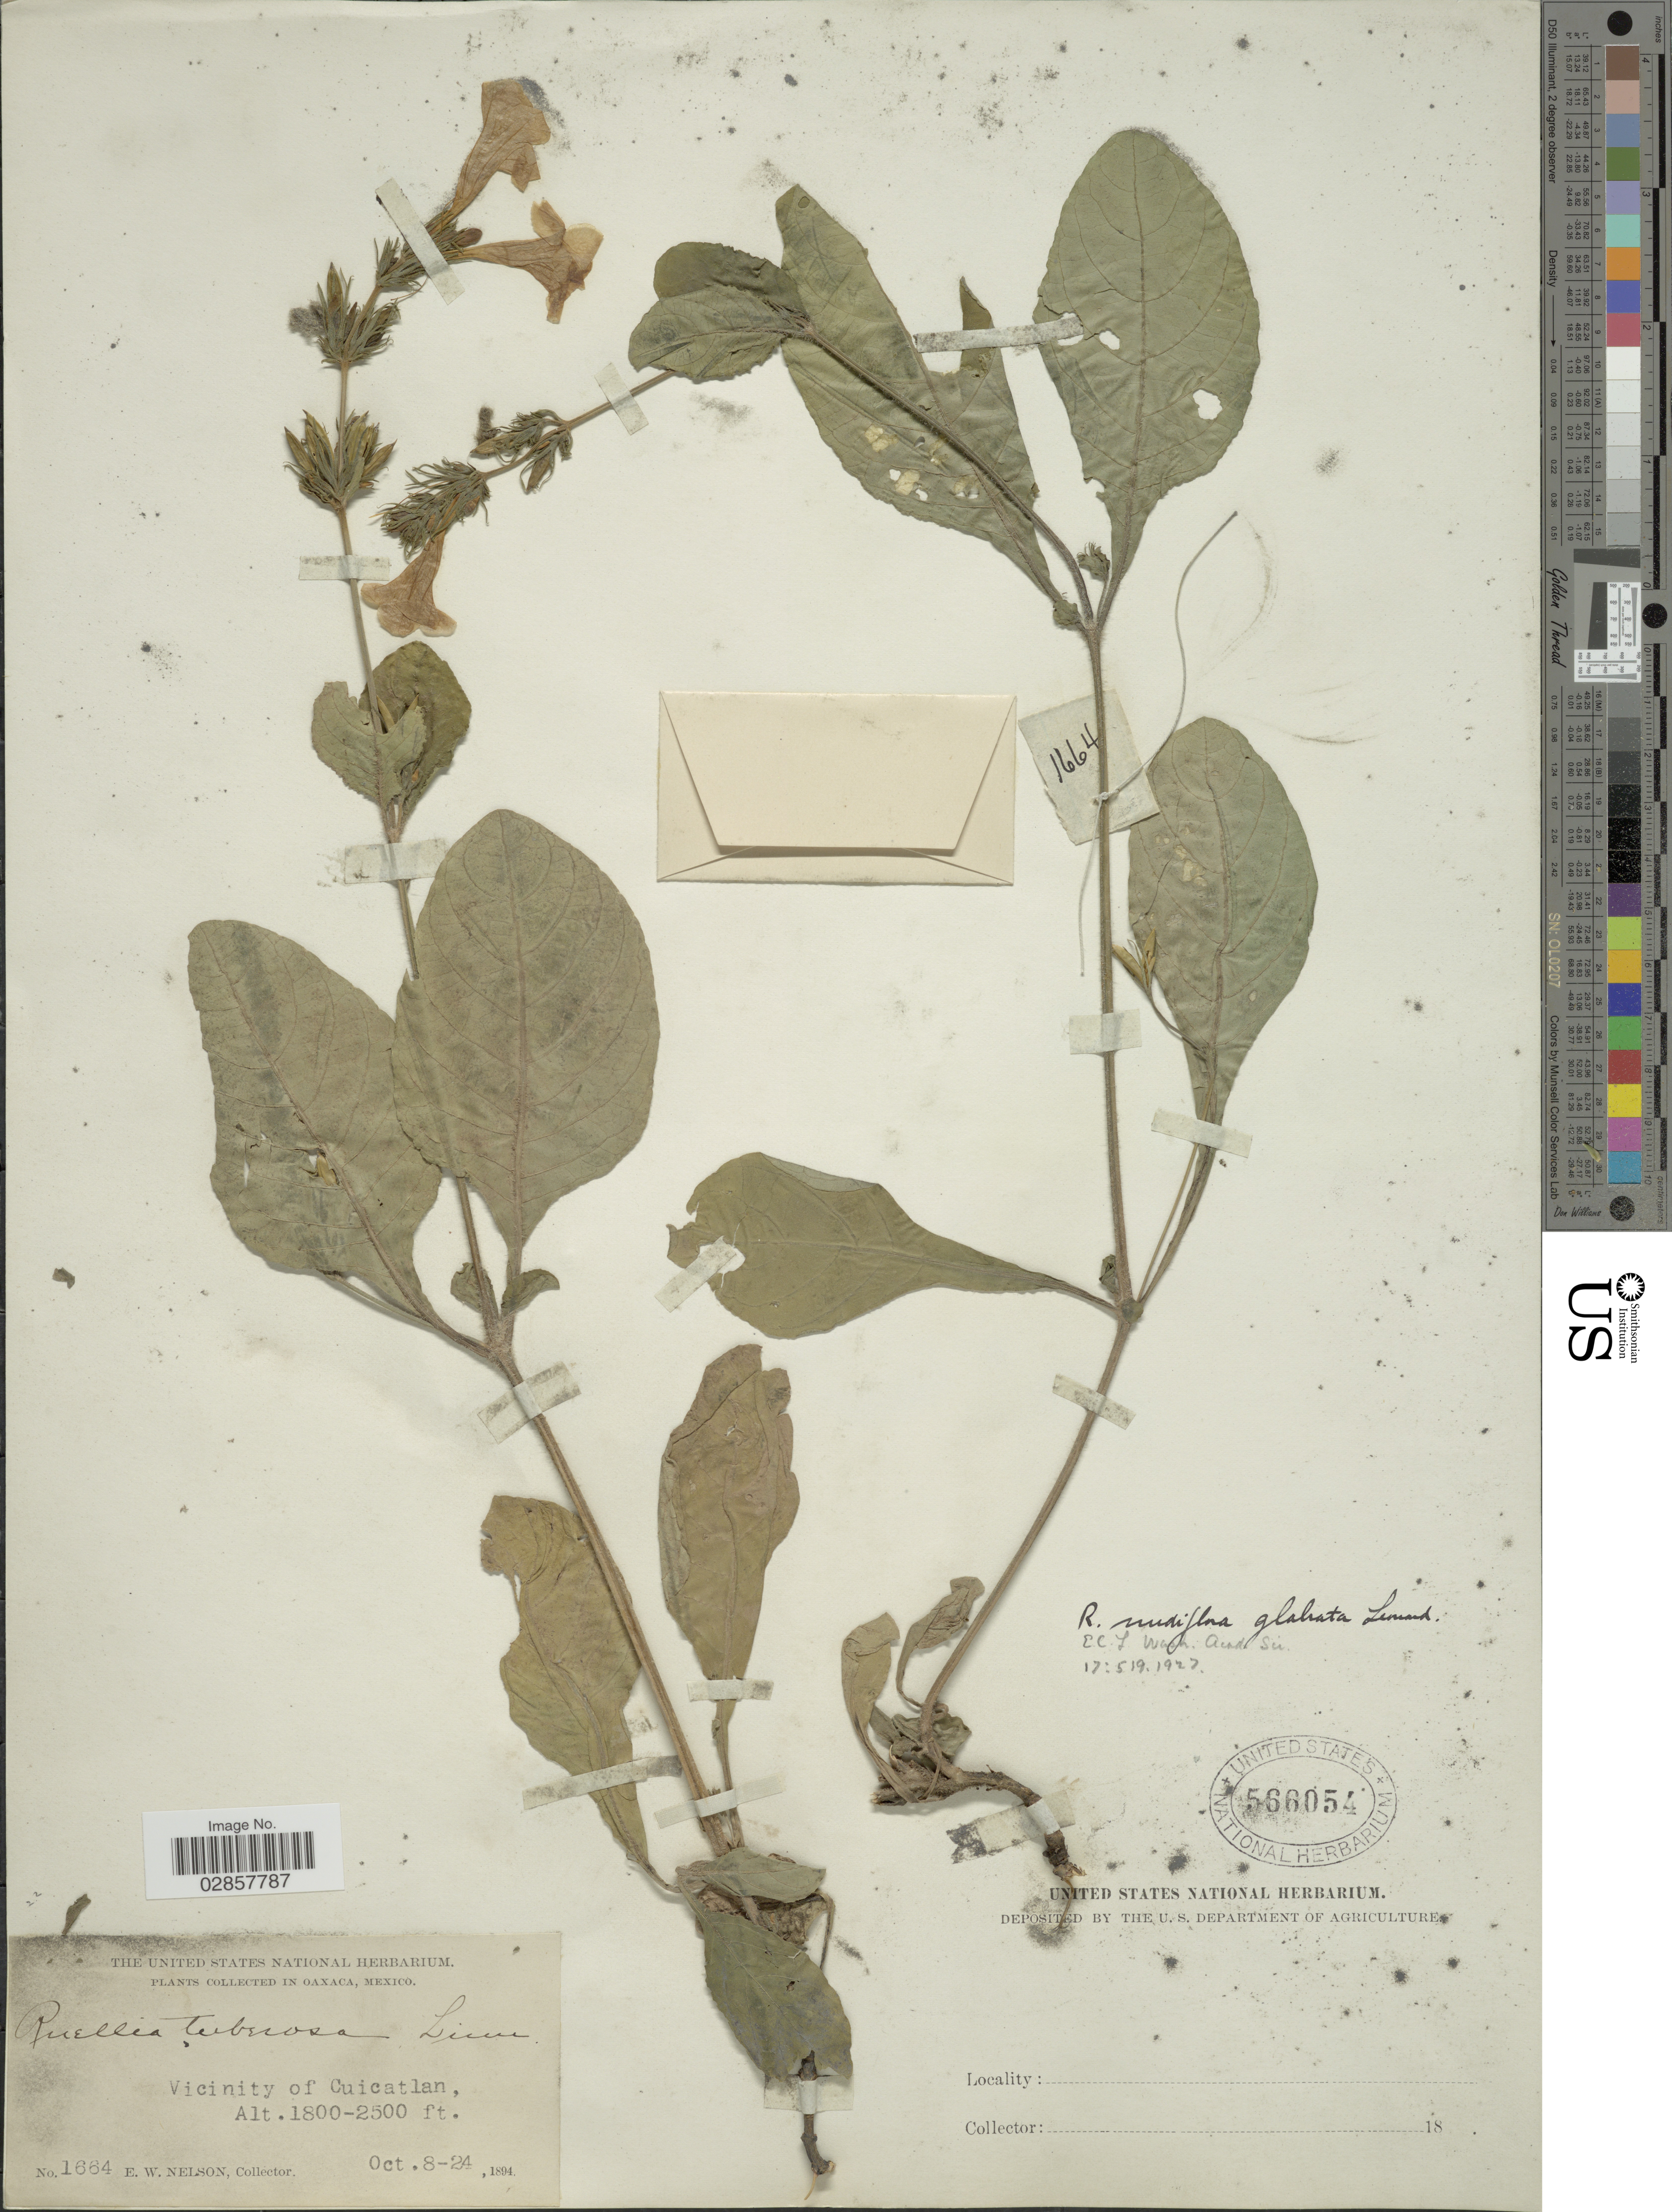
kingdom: Plantae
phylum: Tracheophyta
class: Magnoliopsida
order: Lamiales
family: Acanthaceae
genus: Ruellia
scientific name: Ruellia nudiflora var. glabrata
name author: Leonard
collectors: E. W. Nelson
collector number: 1664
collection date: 1894-10-08/1894-10-24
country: Mexico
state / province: Oaxaca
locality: Vicinity of Cuicatlan.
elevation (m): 549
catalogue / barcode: US 566054